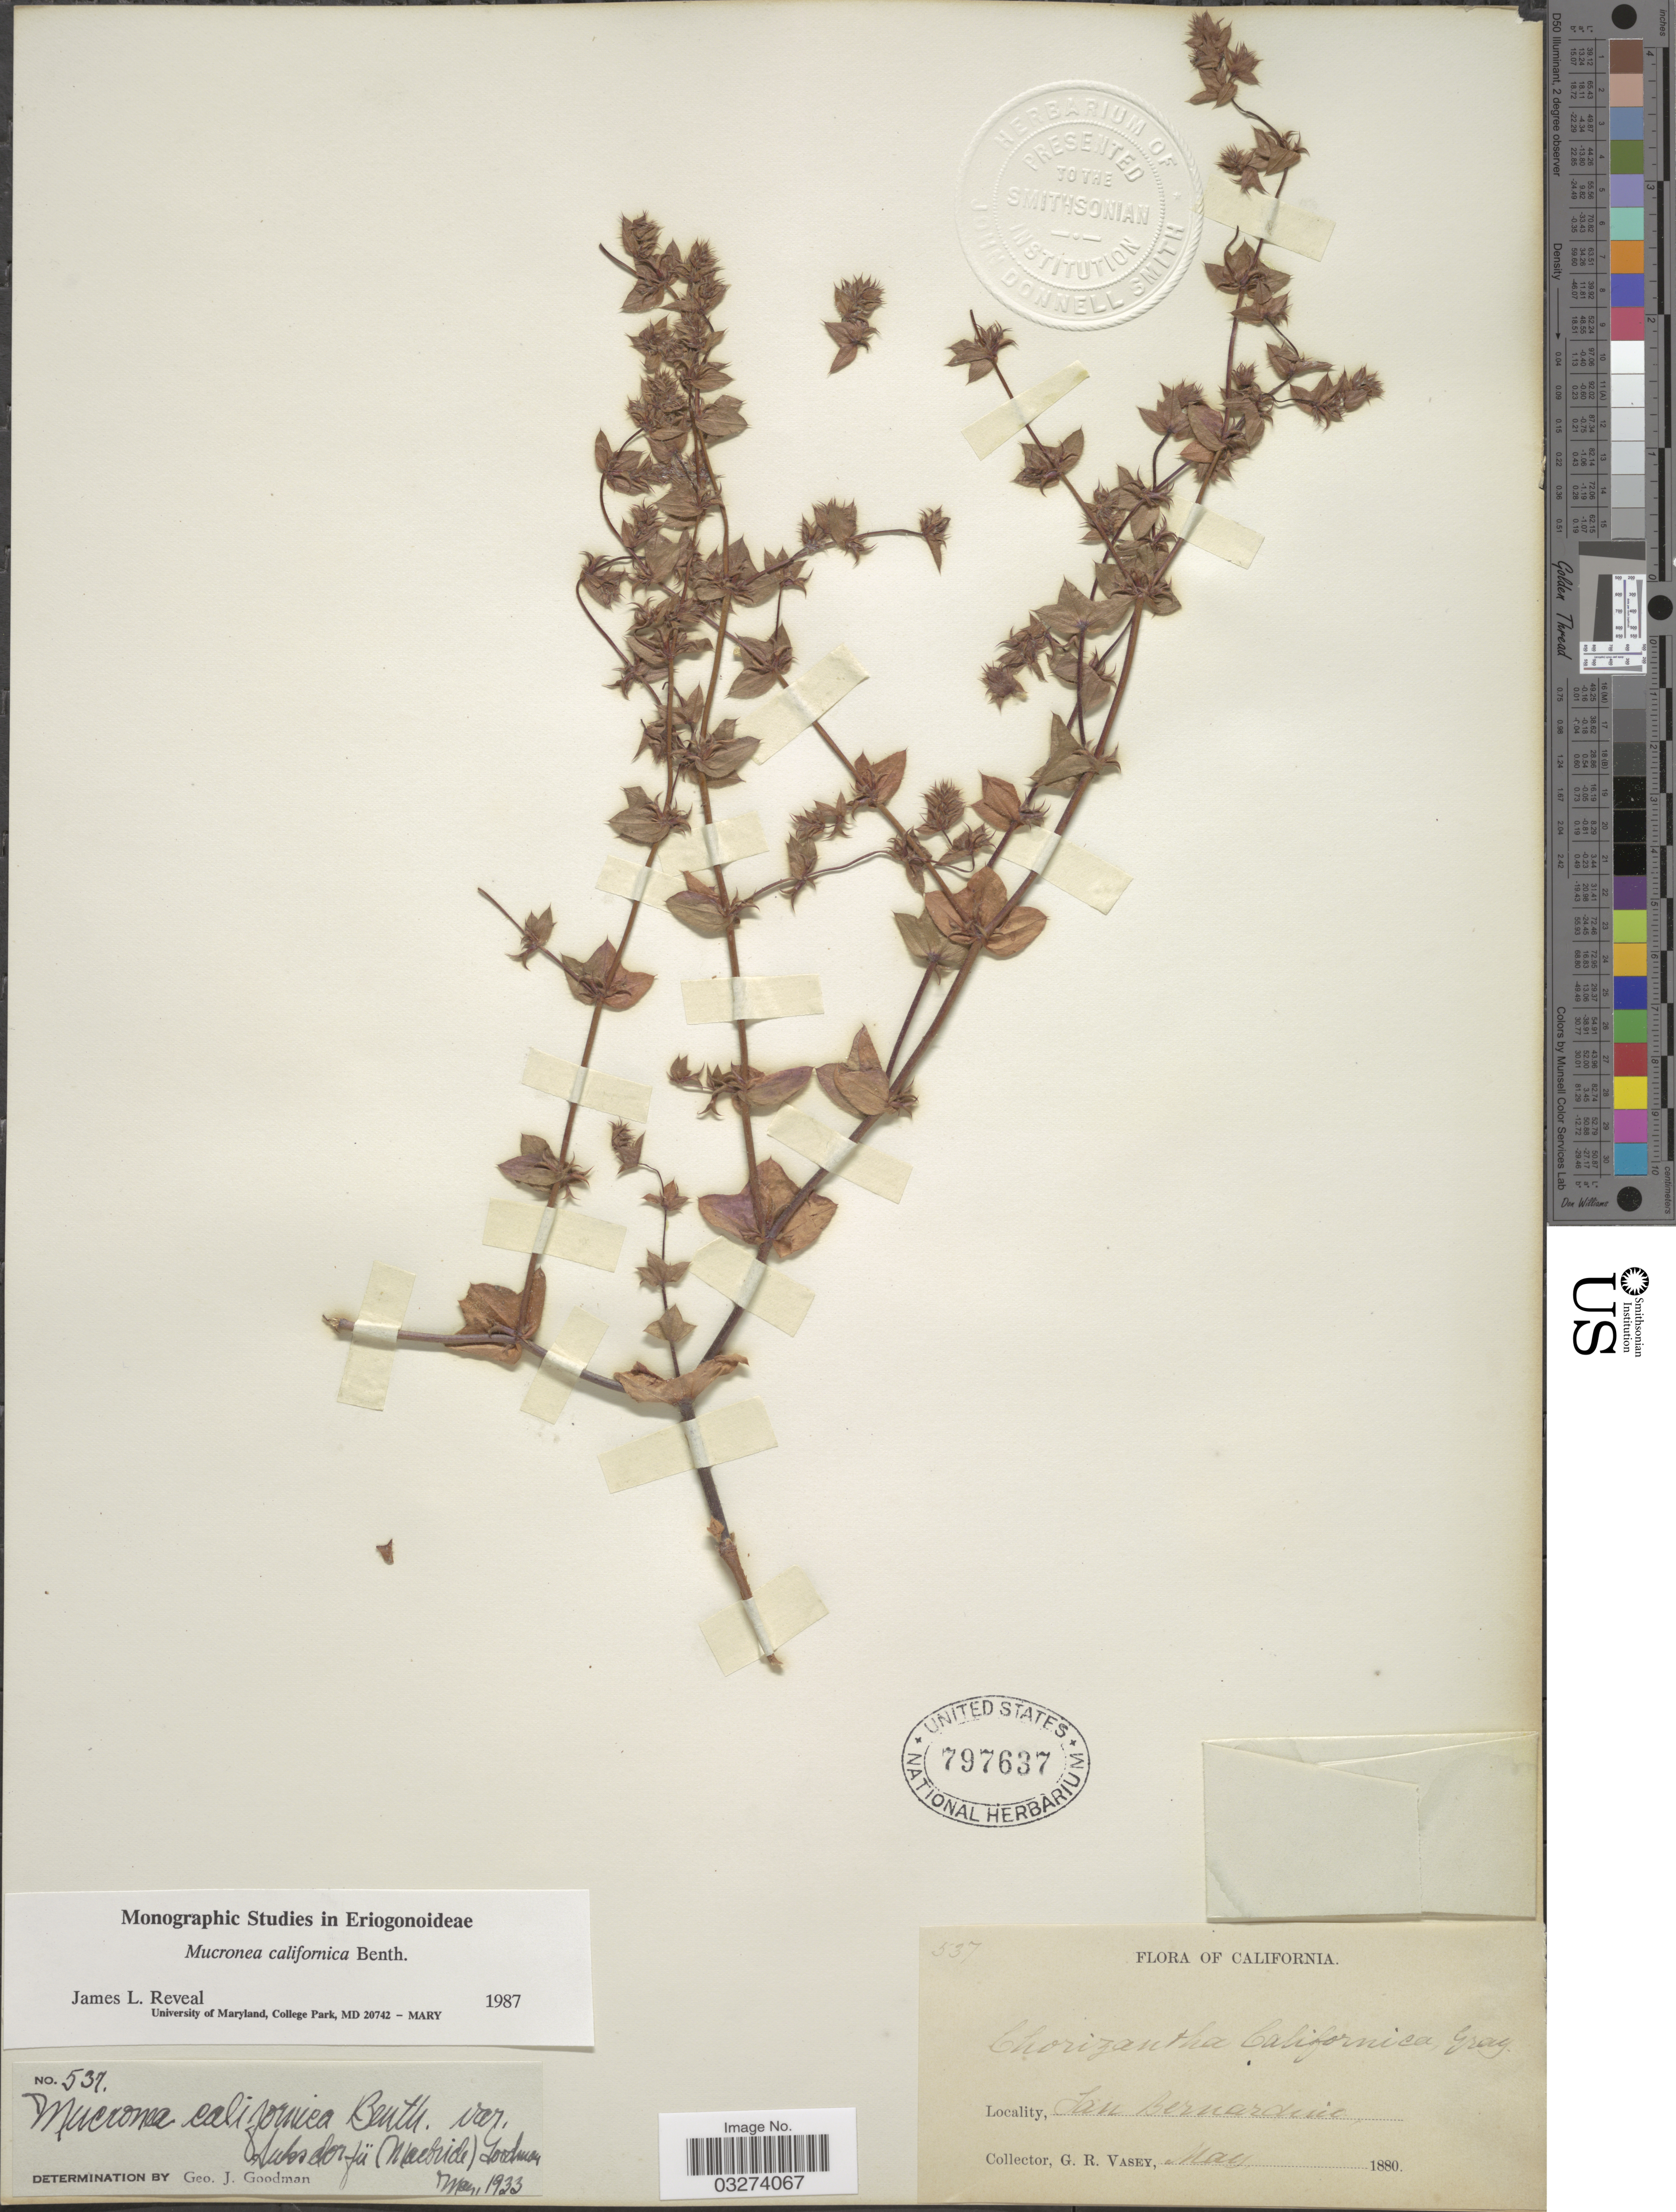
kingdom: Plantae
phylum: Tracheophyta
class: Magnoliopsida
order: Caryophyllales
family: Polygonaceae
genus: Mucronea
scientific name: Mucronea californica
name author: Benth.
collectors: G. R. Vasey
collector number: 537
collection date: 1880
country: United States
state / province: California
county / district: San Bernardino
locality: San Bernardino.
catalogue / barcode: US 797637